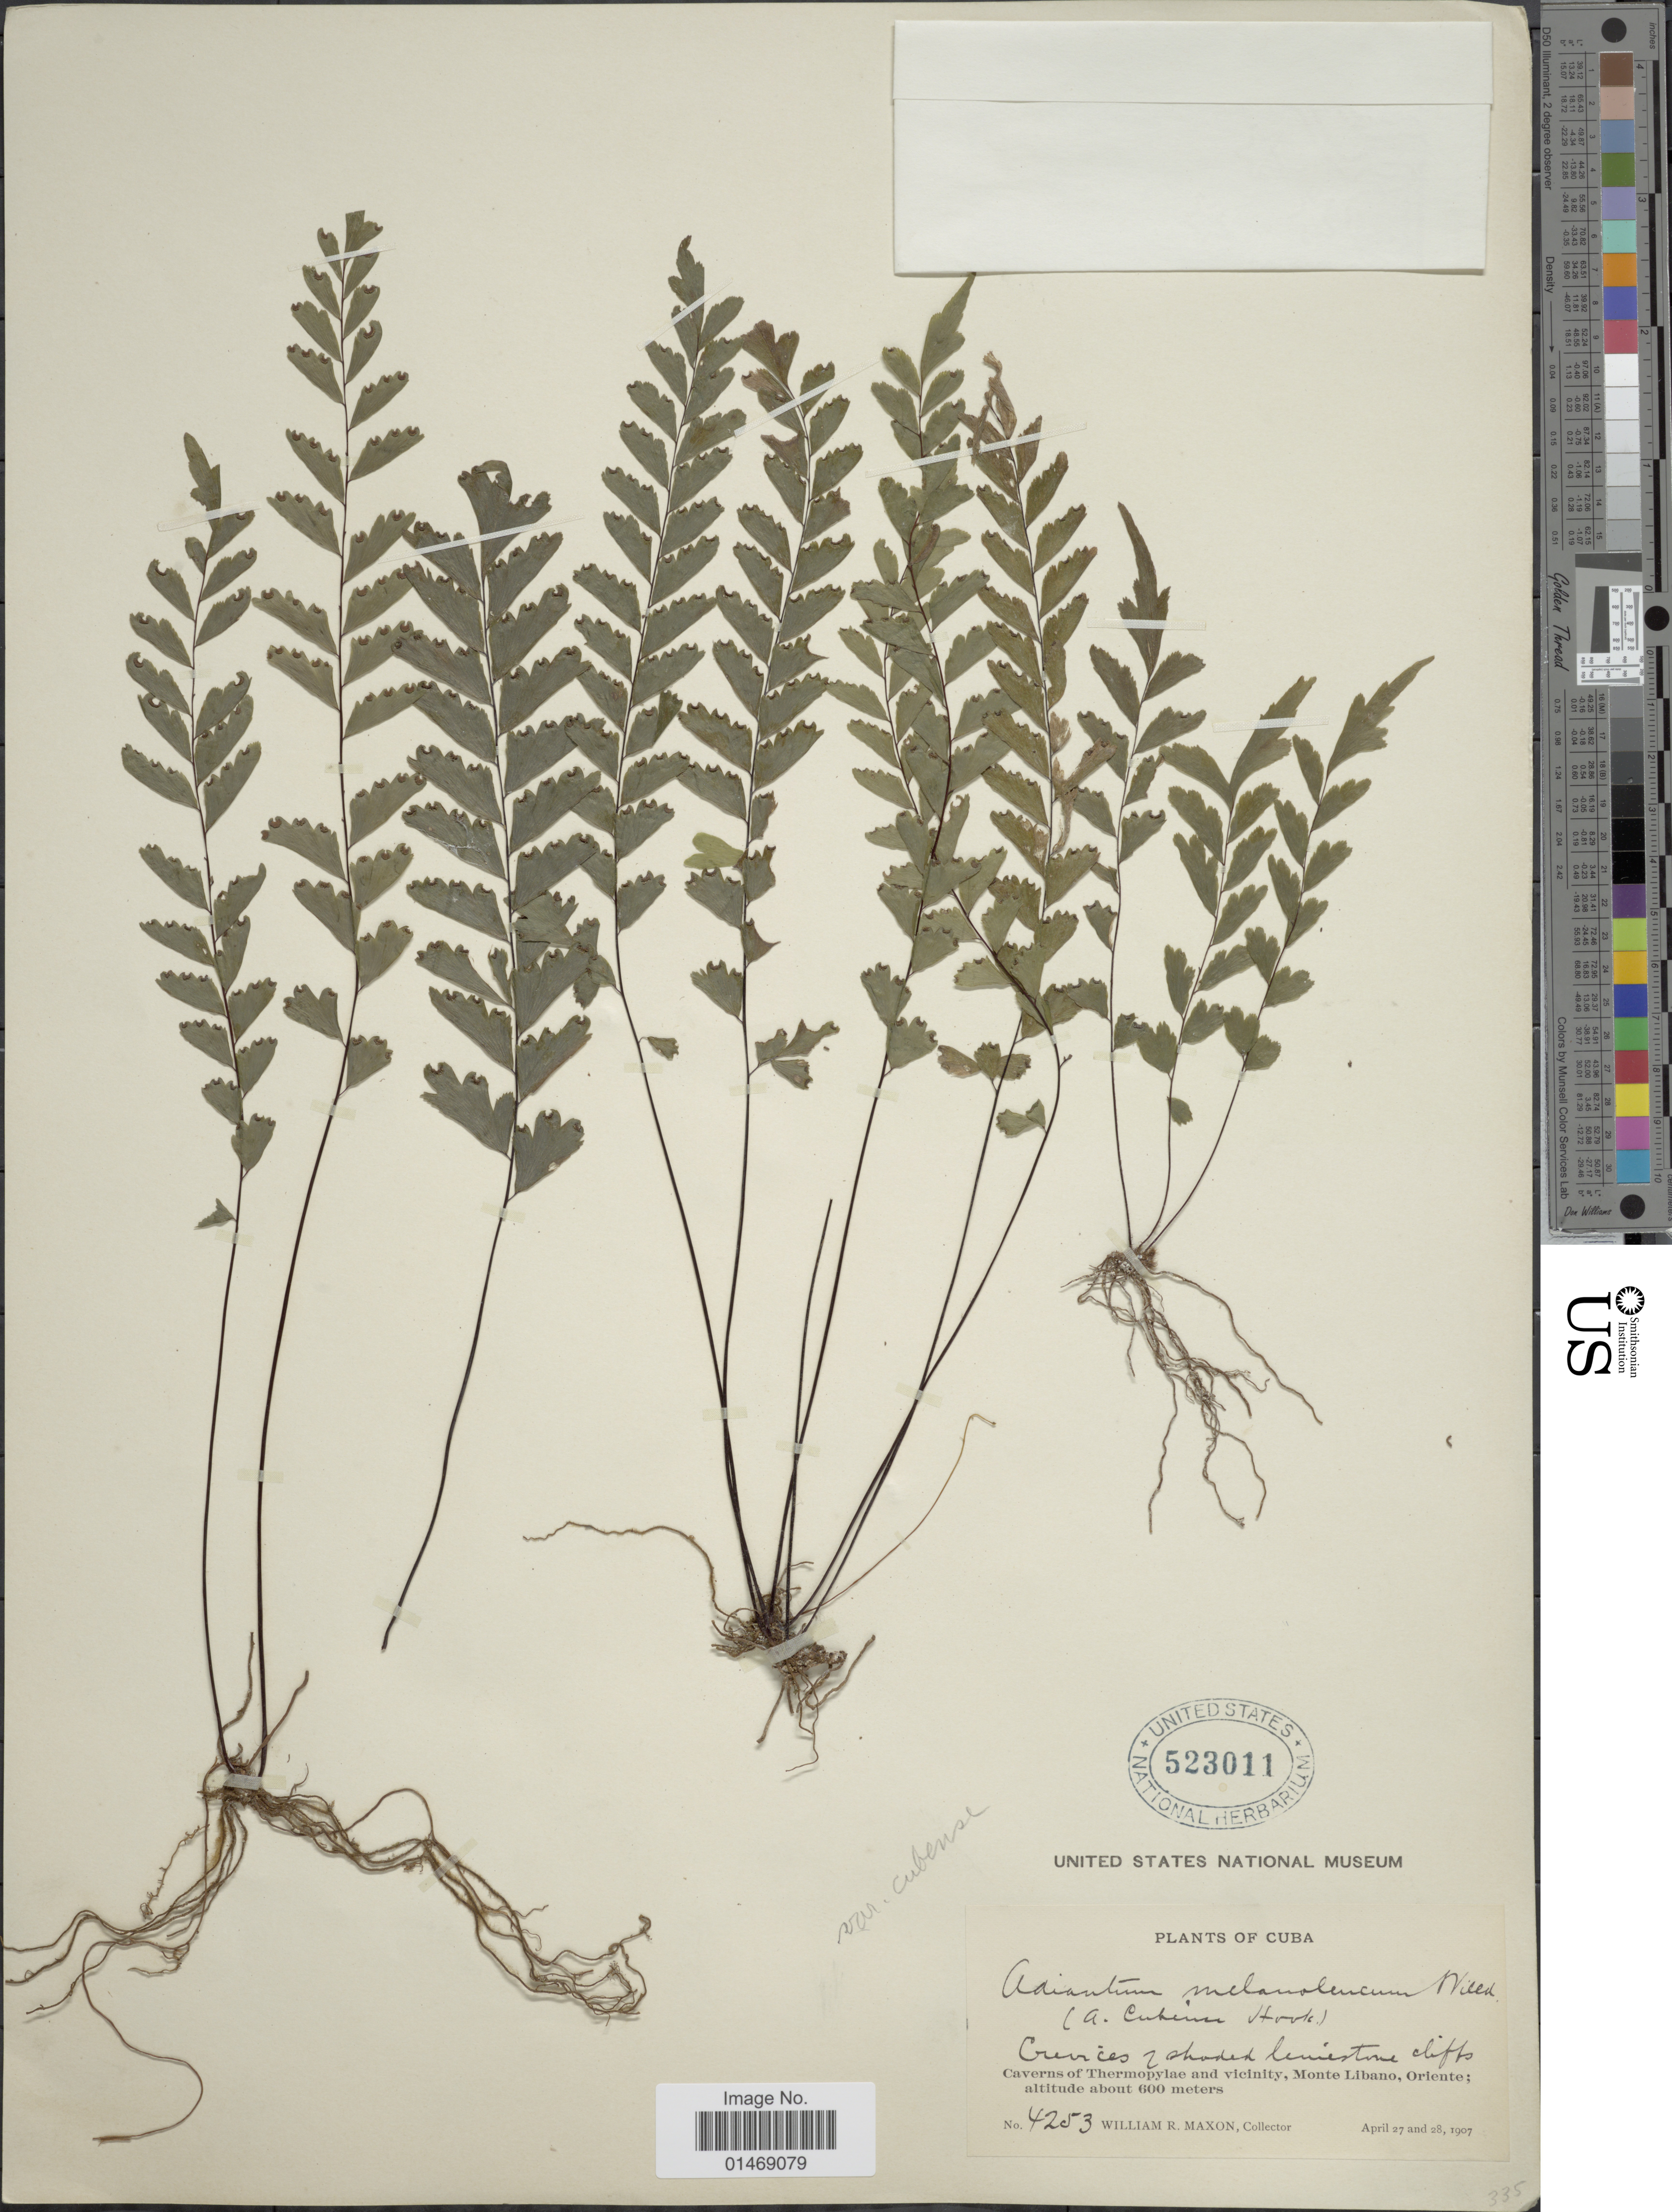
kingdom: Plantae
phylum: Tracheophyta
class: Polypodiopsida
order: Polypodiales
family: Pteridaceae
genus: Adiantum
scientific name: Adiantum melanoleucum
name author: Willd.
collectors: W. R. Maxon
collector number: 4253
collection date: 1907-04-27/1907-04-28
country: Cuba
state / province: Oriente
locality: Caverns of Thermopylae and vicinity, Monte Libano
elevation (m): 600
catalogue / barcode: US 523011